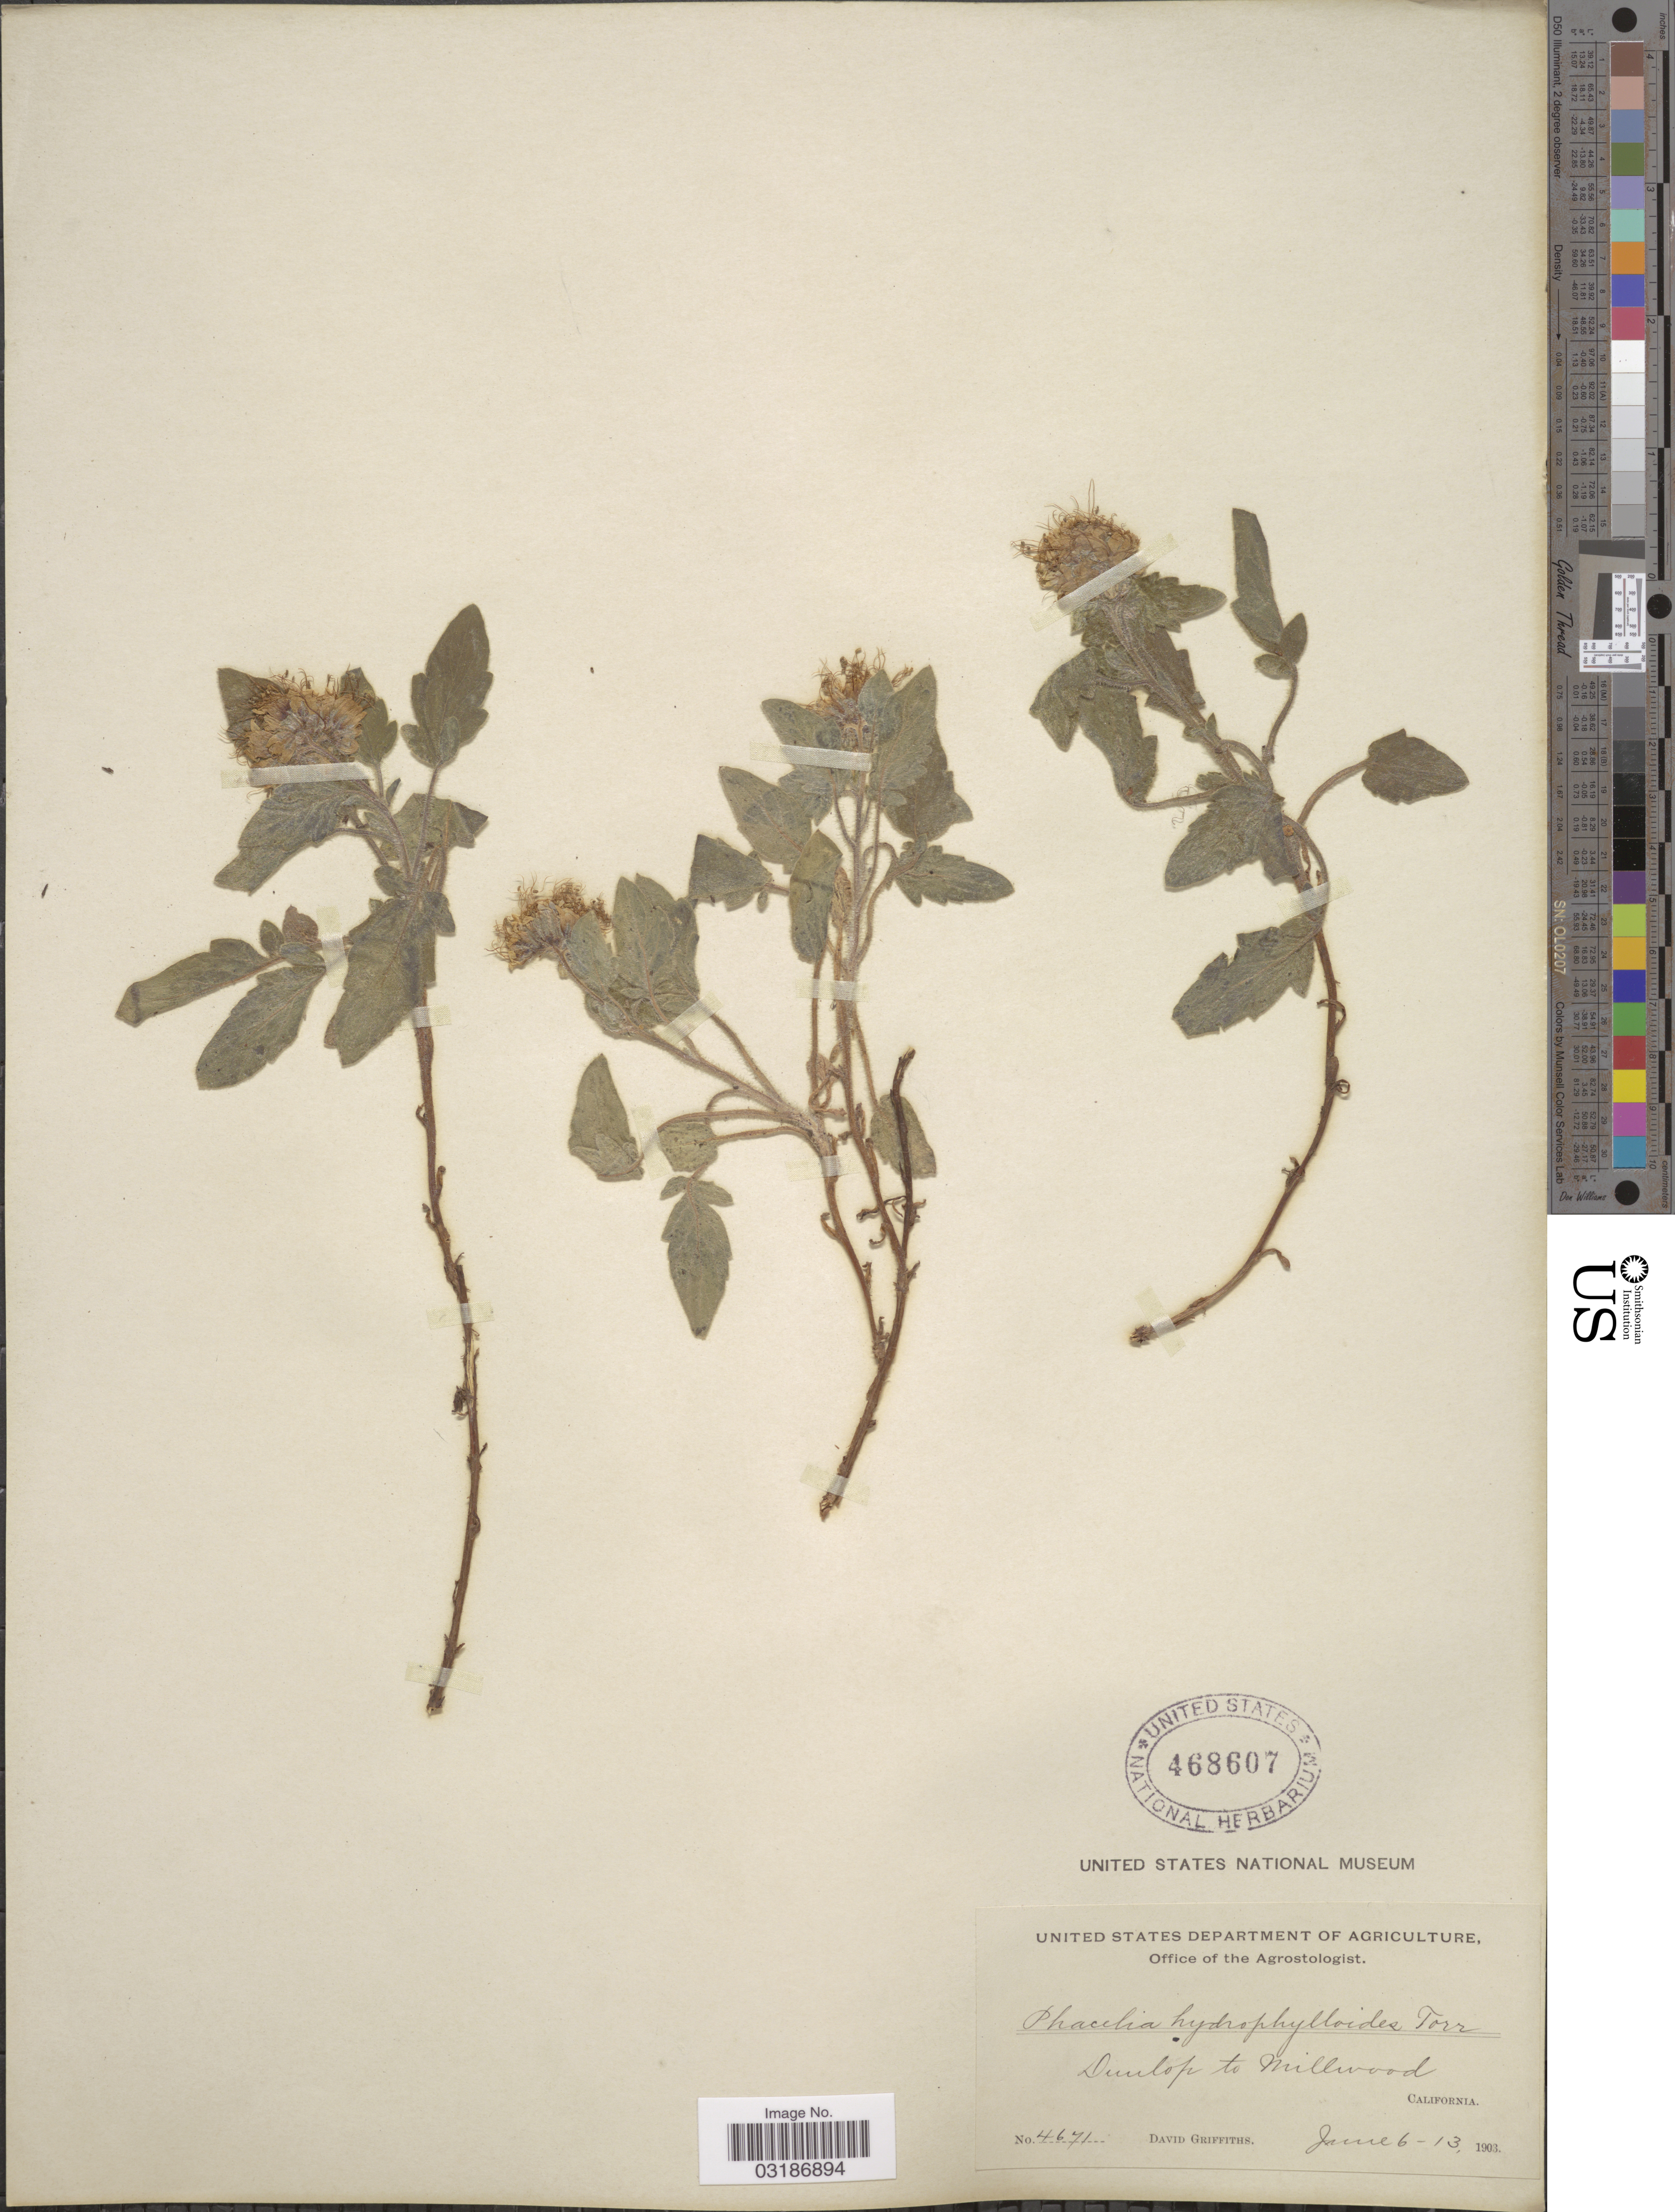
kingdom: Plantae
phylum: Tracheophyta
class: Magnoliopsida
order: Boraginales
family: Hydrophyllaceae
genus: Phacelia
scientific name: Phacelia hydrophylloides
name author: Torr. & A. Gray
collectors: D. Griffiths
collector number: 4671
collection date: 1903-06-06/1903-06-13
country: United States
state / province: California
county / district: Fresno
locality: Dunlop to Millwood.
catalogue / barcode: US 468607